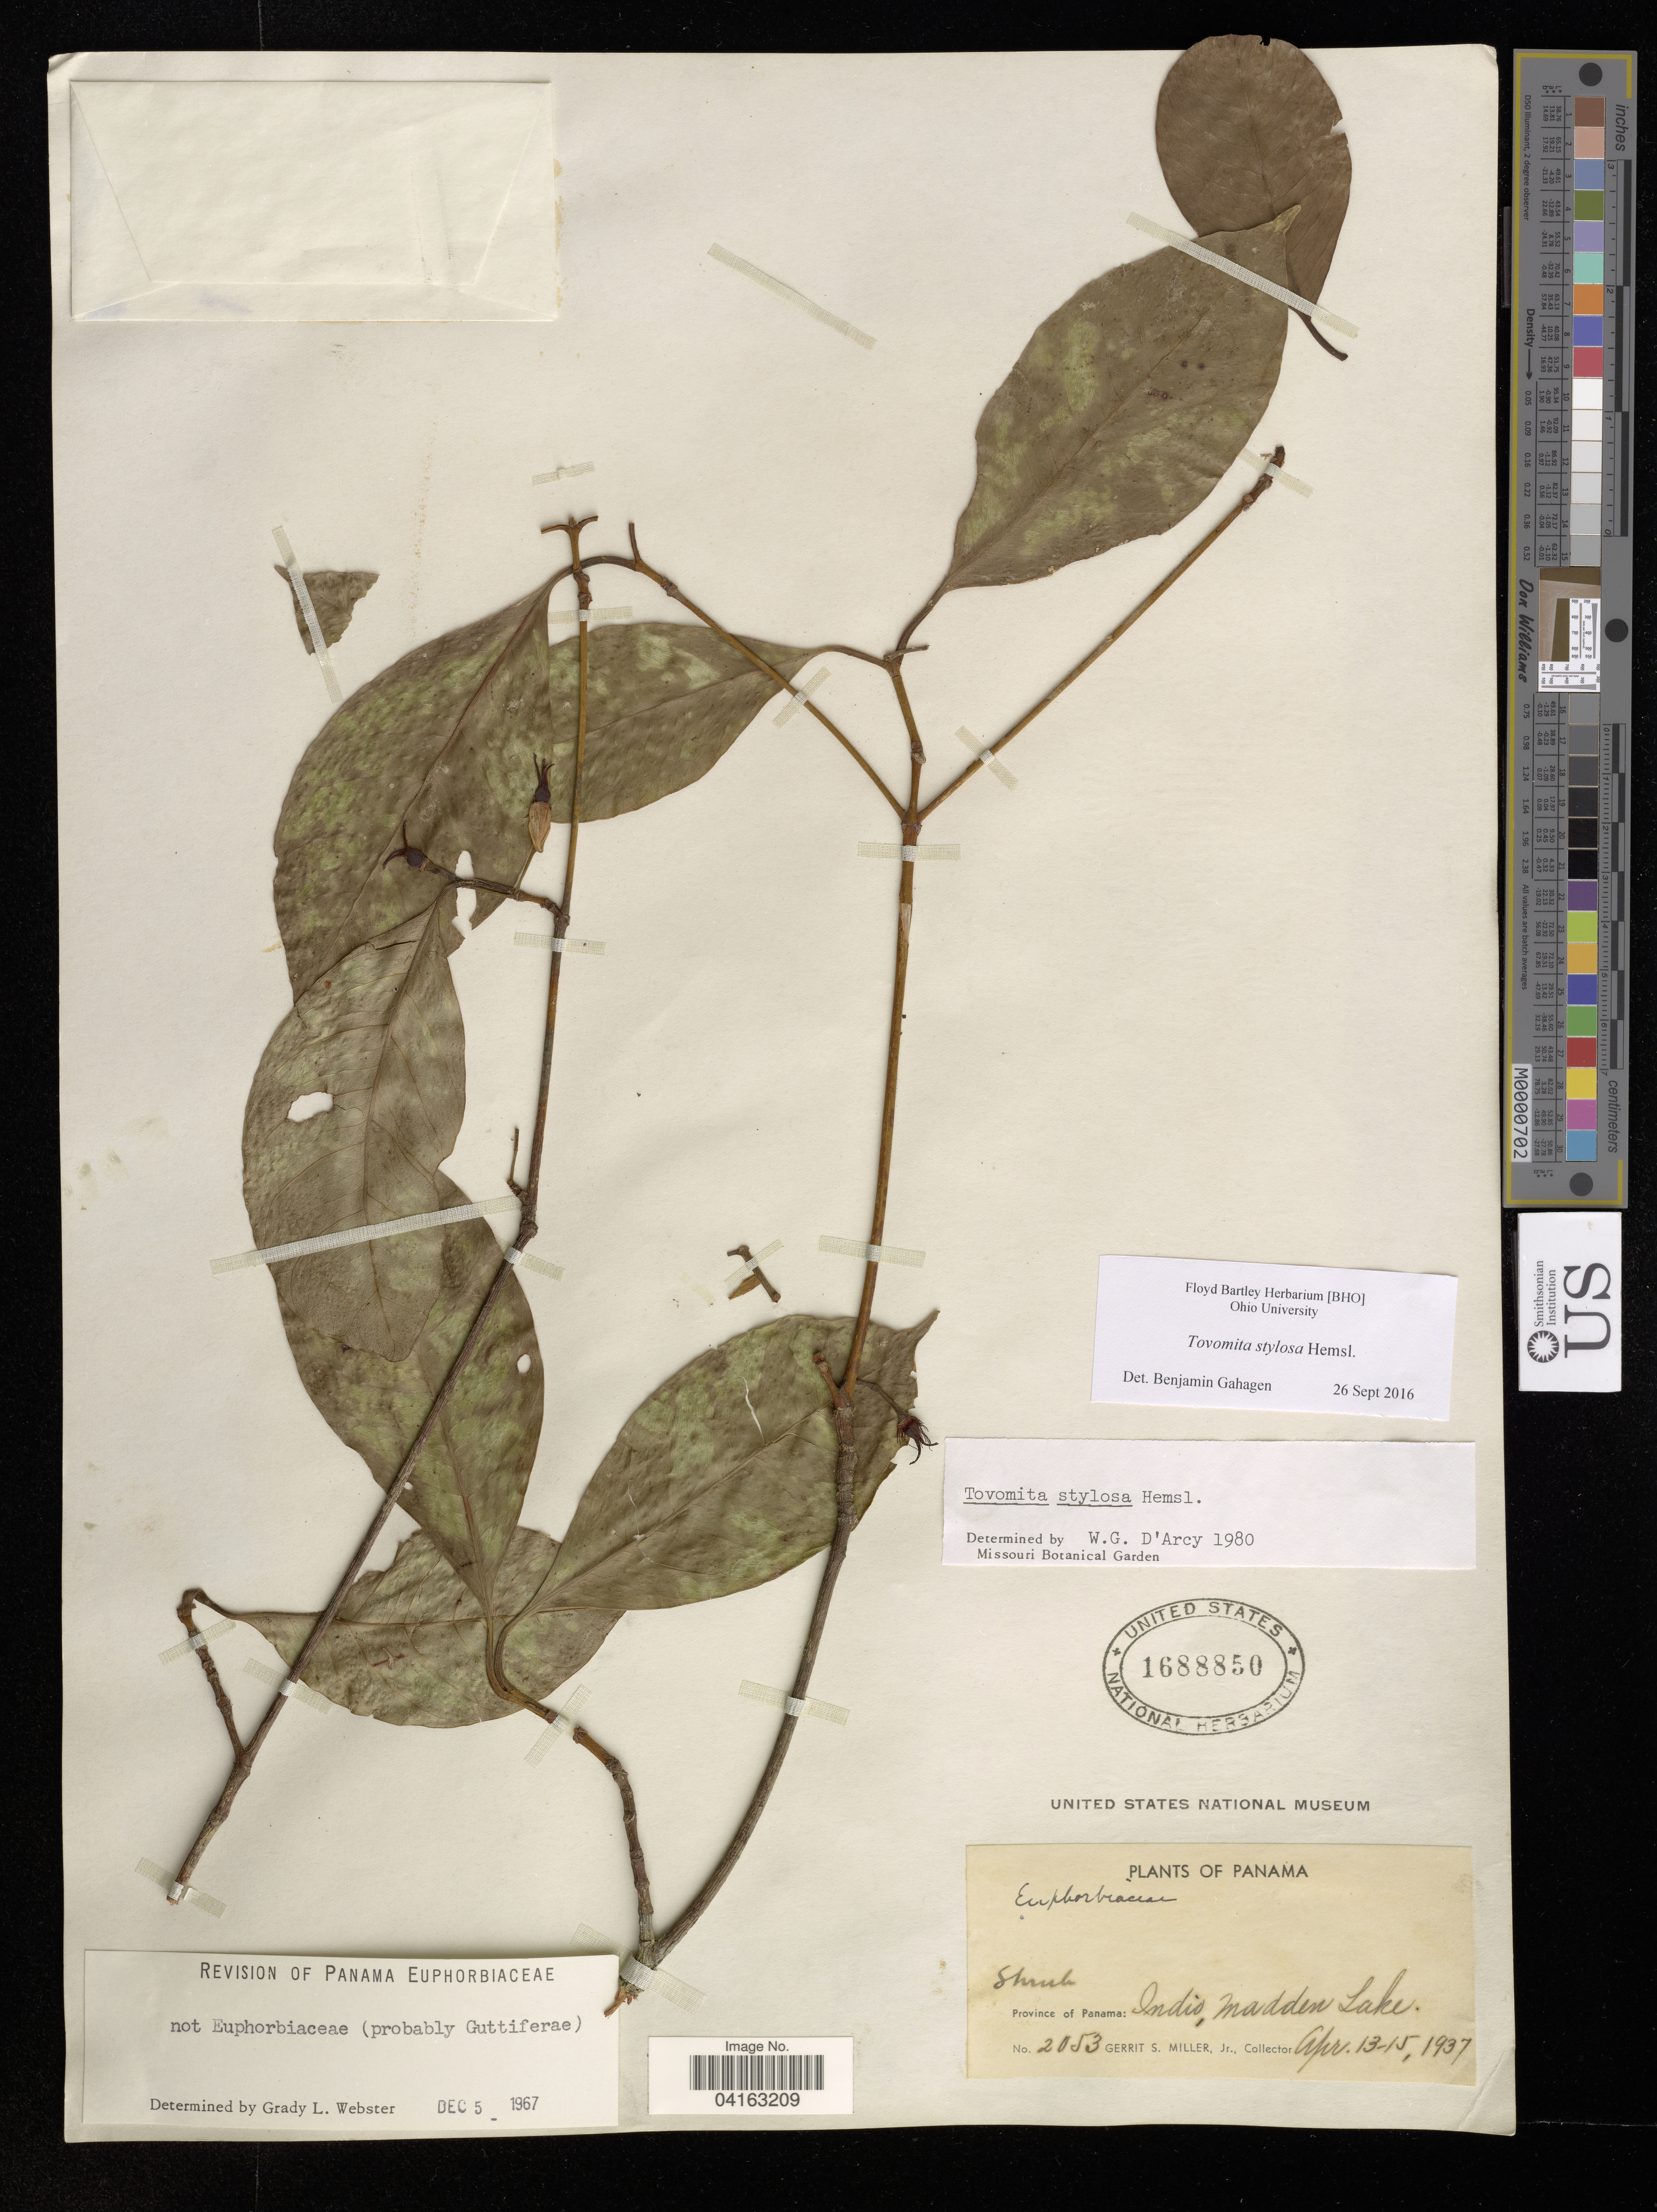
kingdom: Plantae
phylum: Tracheophyta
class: Magnoliopsida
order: Malpighiales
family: Clusiaceae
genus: Tovomita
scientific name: Tovomita stylosa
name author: Hemsl.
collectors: G. S. Miller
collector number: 2053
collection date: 1937-04-13/1937-04-15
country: Panama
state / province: Panamá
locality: Indio, Madden Lake.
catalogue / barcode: US 1688850